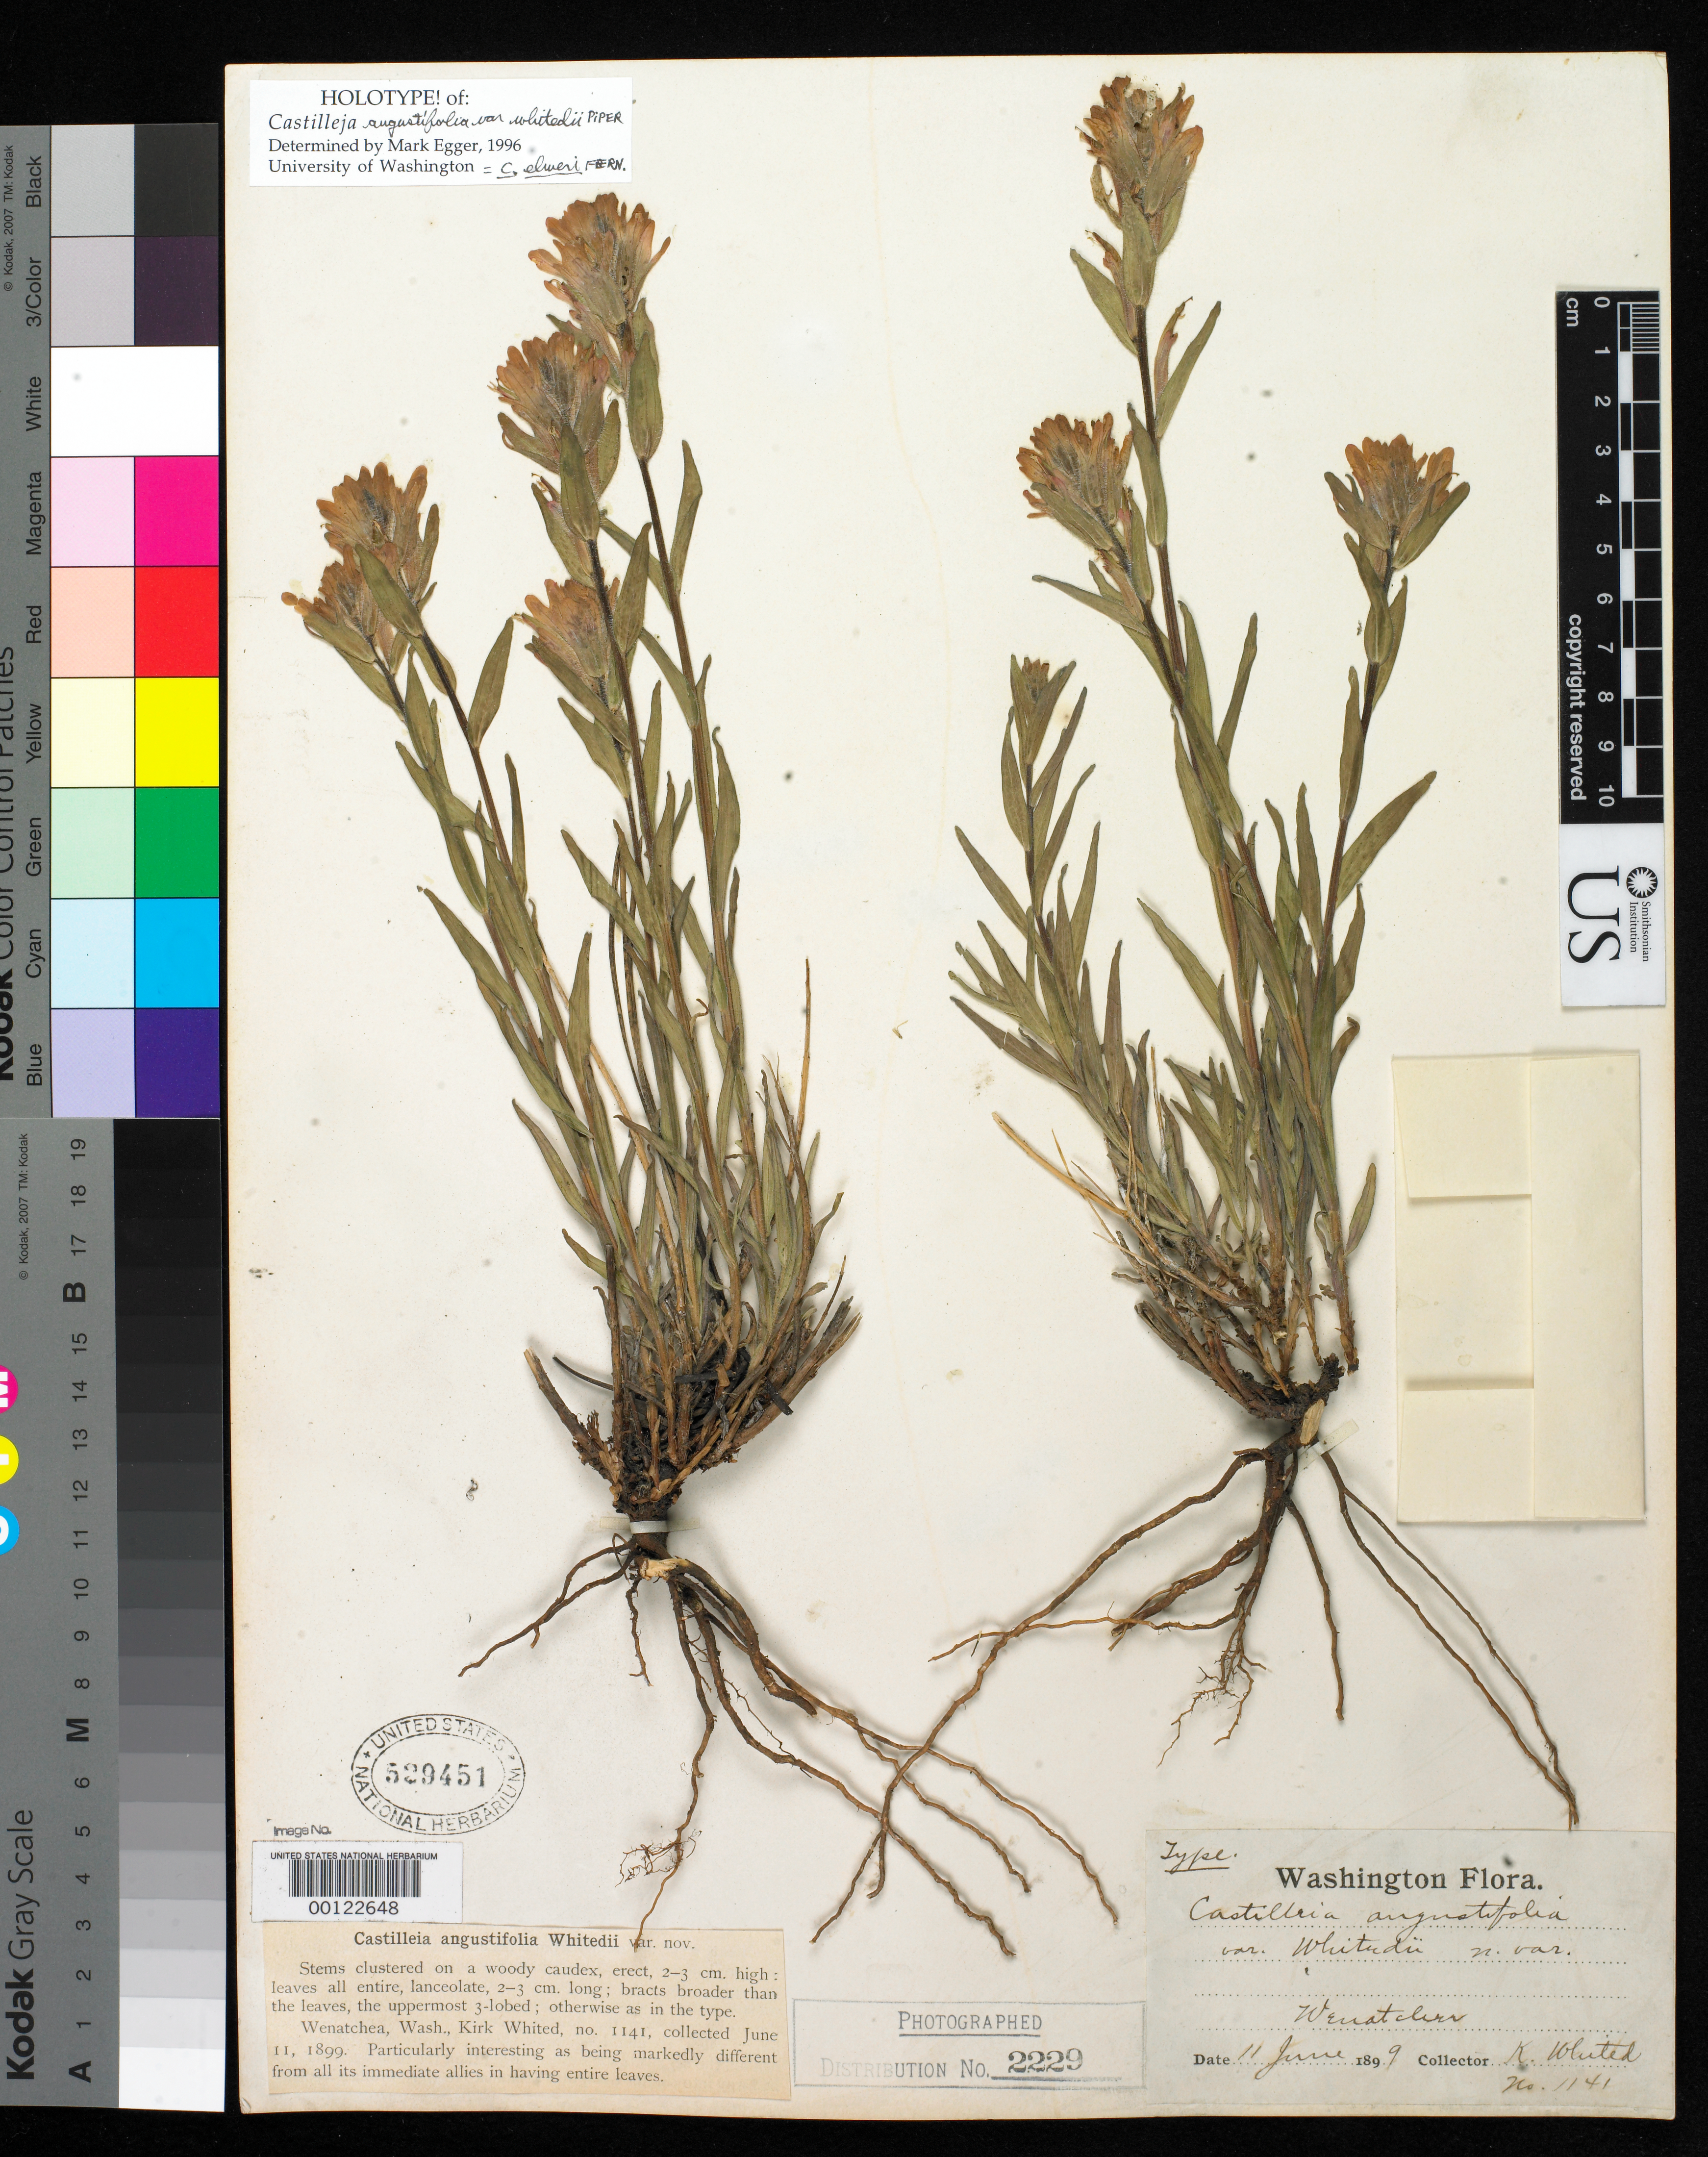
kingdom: Plantae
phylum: Tracheophyta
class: Magnoliopsida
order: Lamiales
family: Orobanchaceae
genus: Castilleja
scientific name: Castilleja angustifolia var. whitedii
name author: Piper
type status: Holotype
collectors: K. Whited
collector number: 1141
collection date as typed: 11 Jun 1899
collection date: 1899-06-11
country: United States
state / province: Washington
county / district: Kittitas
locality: Wenatchee.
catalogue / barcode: US 529451